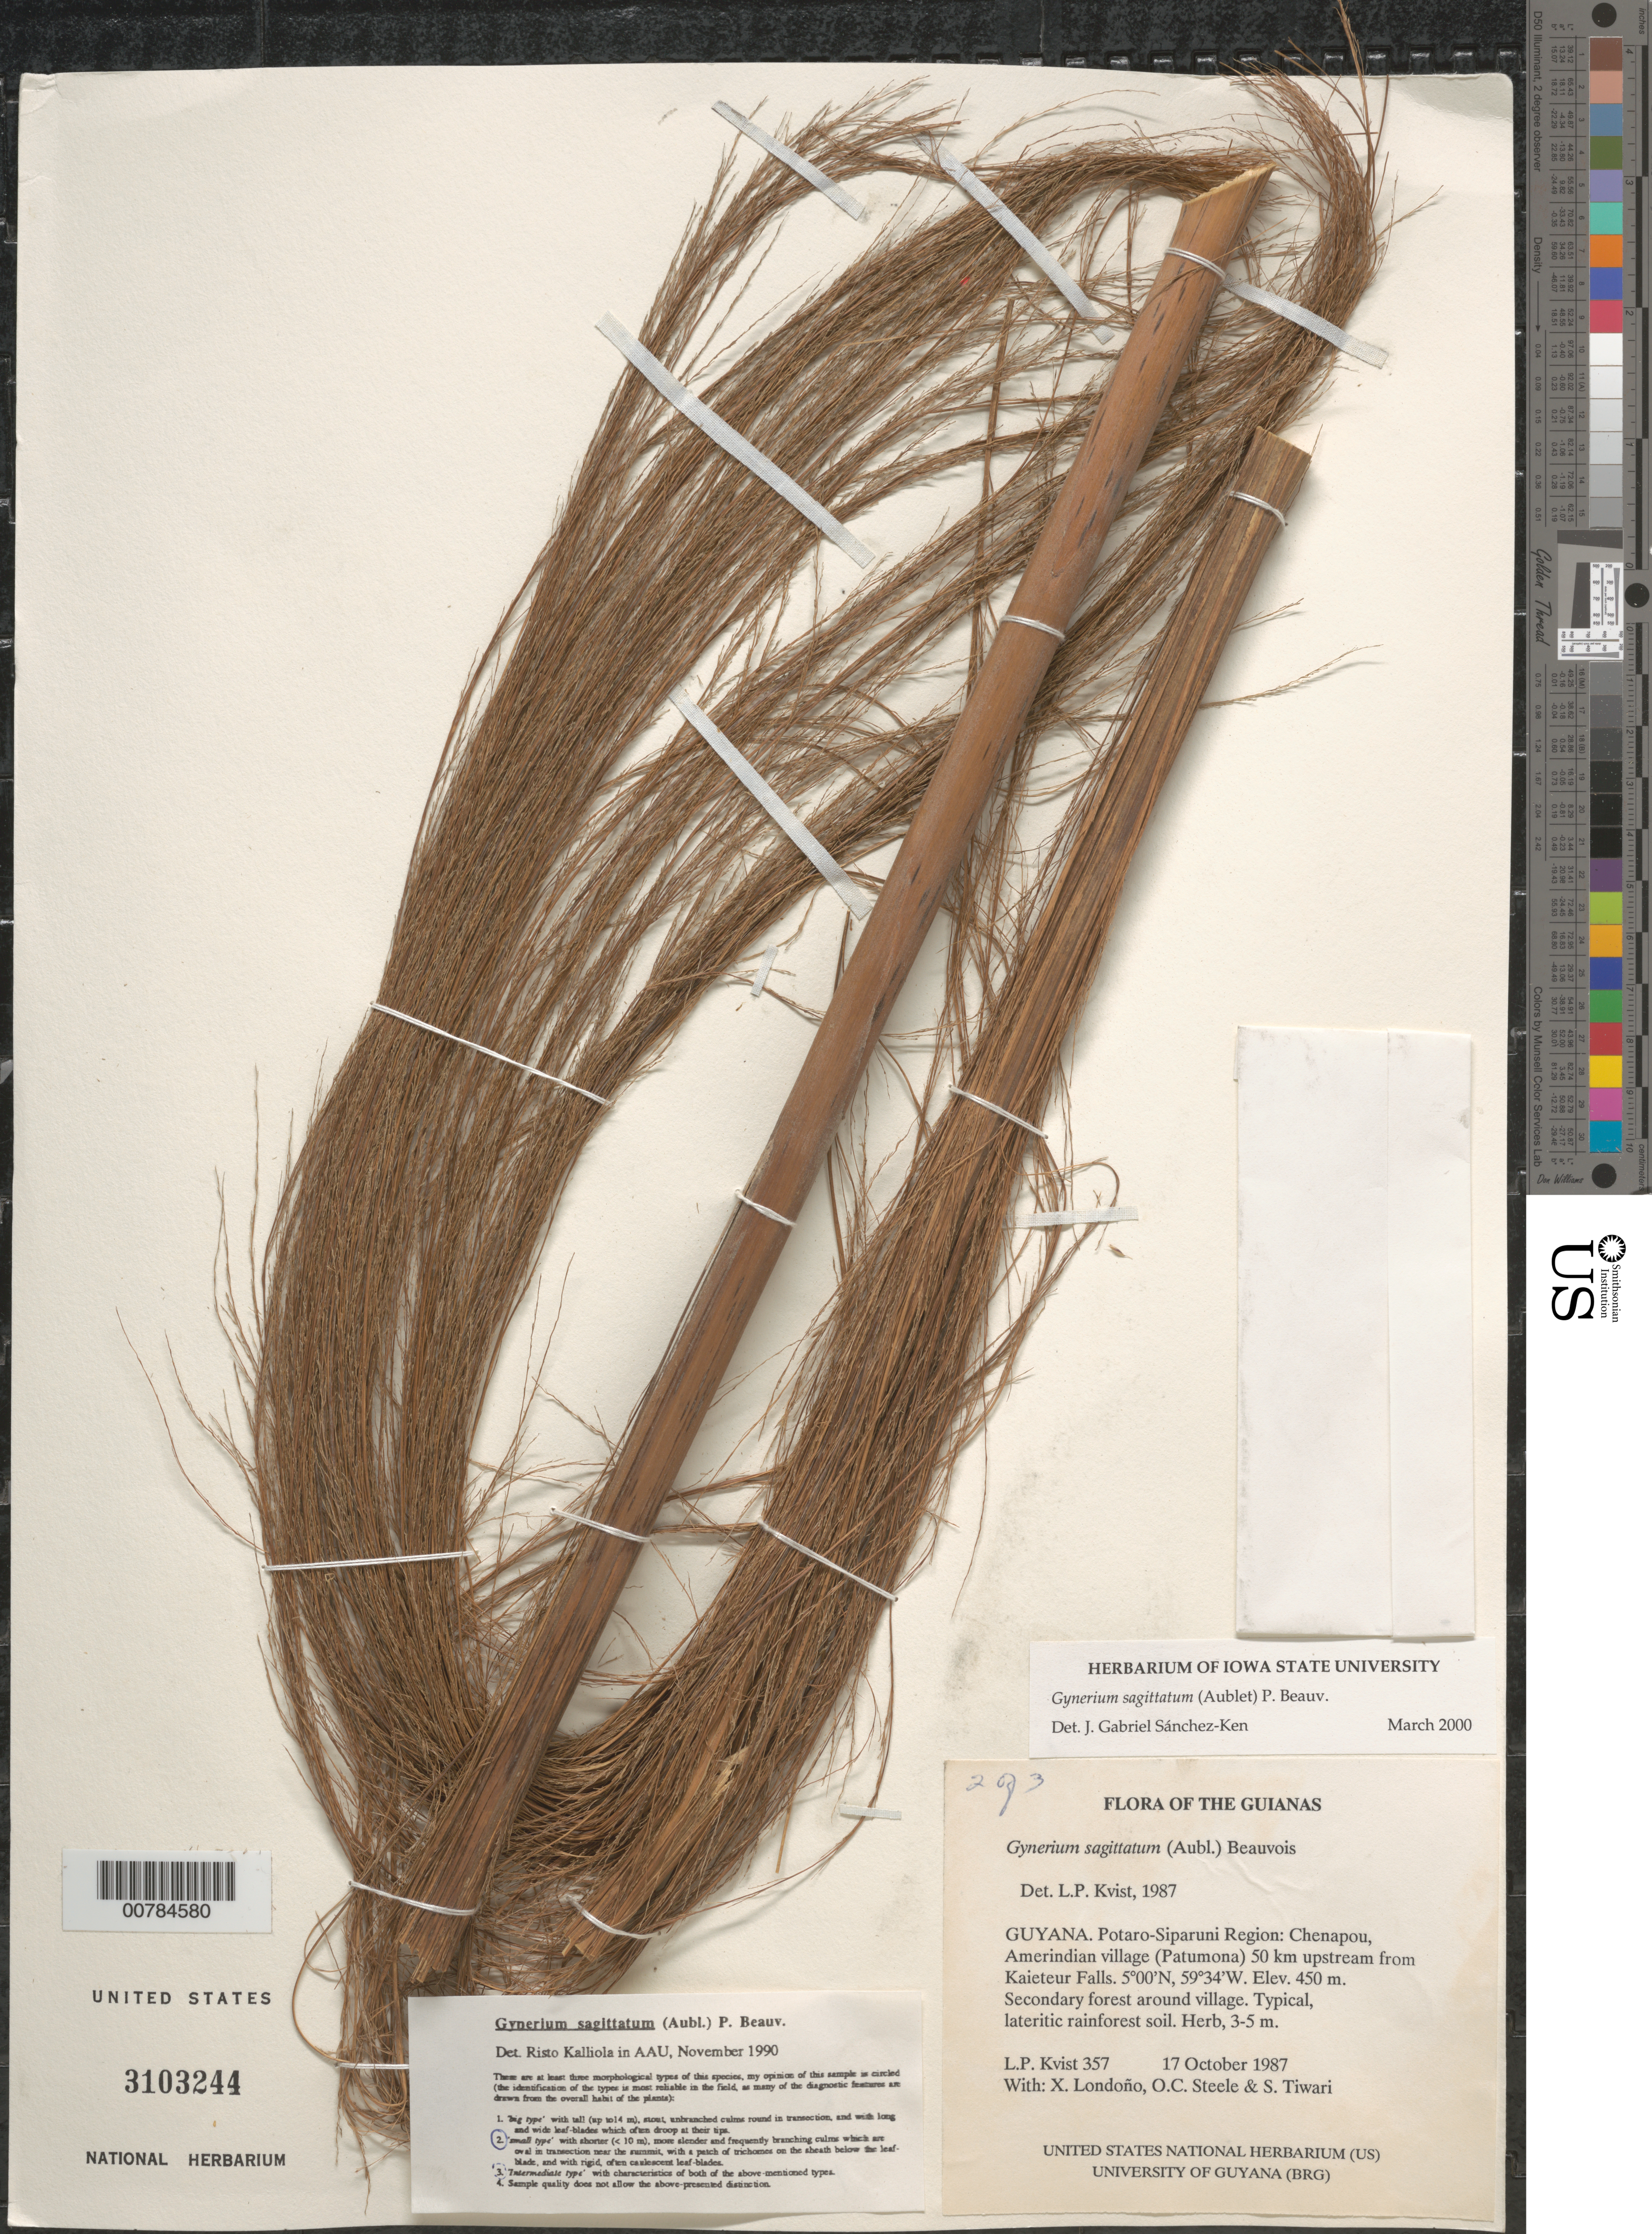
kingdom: Plantae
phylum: Tracheophyta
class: Liliopsida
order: Poales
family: Poaceae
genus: Gynerium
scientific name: Gynerium sagittatum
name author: (Aubl.) P. Beauv.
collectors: L. P. Kvist, X. Londoño, O. C. Steele & S. Tiwari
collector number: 357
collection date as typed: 17 October 1987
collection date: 1987-10-17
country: Guyana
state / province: Potaro-Siparuni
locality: Chenapou, Amerindian village (Patumona) 50 km upstream from Kaieteur Falls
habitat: Secondary forest around village. Typical, lateritic rainforest soil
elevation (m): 450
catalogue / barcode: US 3103244